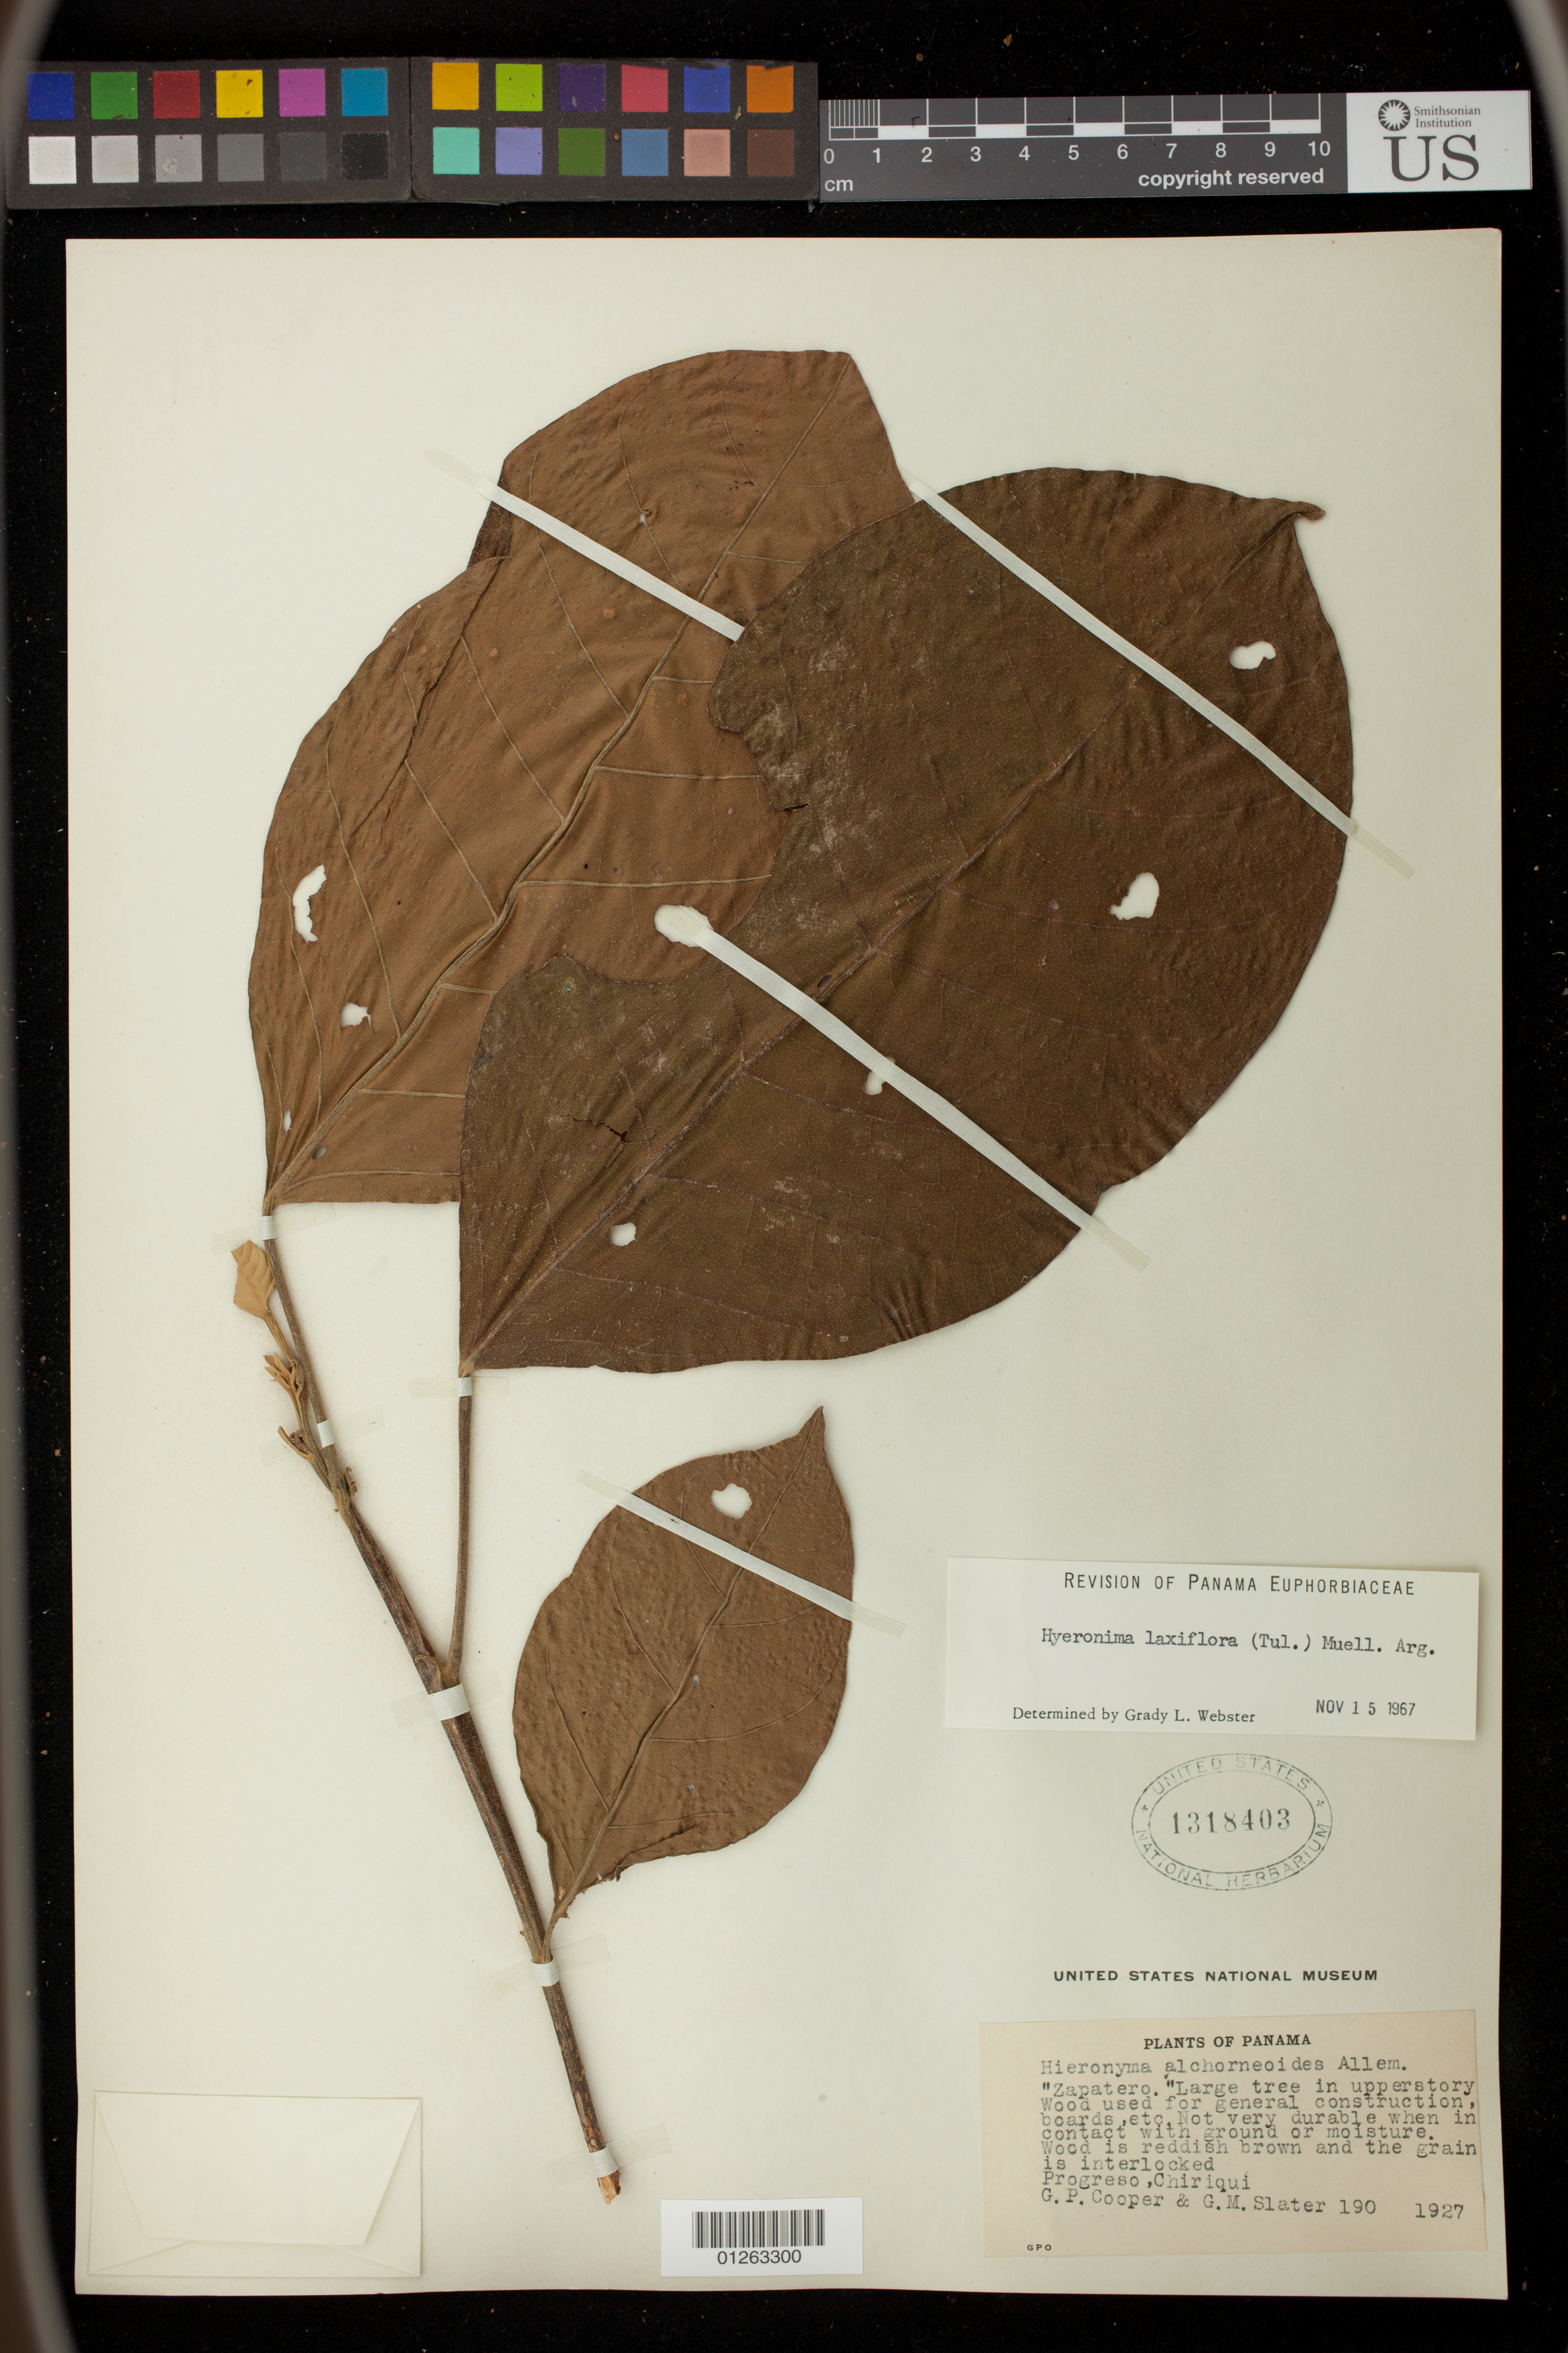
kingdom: Plantae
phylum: Tracheophyta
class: Magnoliopsida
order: Malpighiales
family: Phyllanthaceae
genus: Hieronyma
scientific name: Hieronyma laxiflora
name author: (Tul.) Müll. Arg.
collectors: G. Cooper & G. Slater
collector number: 190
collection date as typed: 1927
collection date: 1927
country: Panama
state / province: Chiriquí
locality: Progreso.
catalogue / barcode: US 1318403